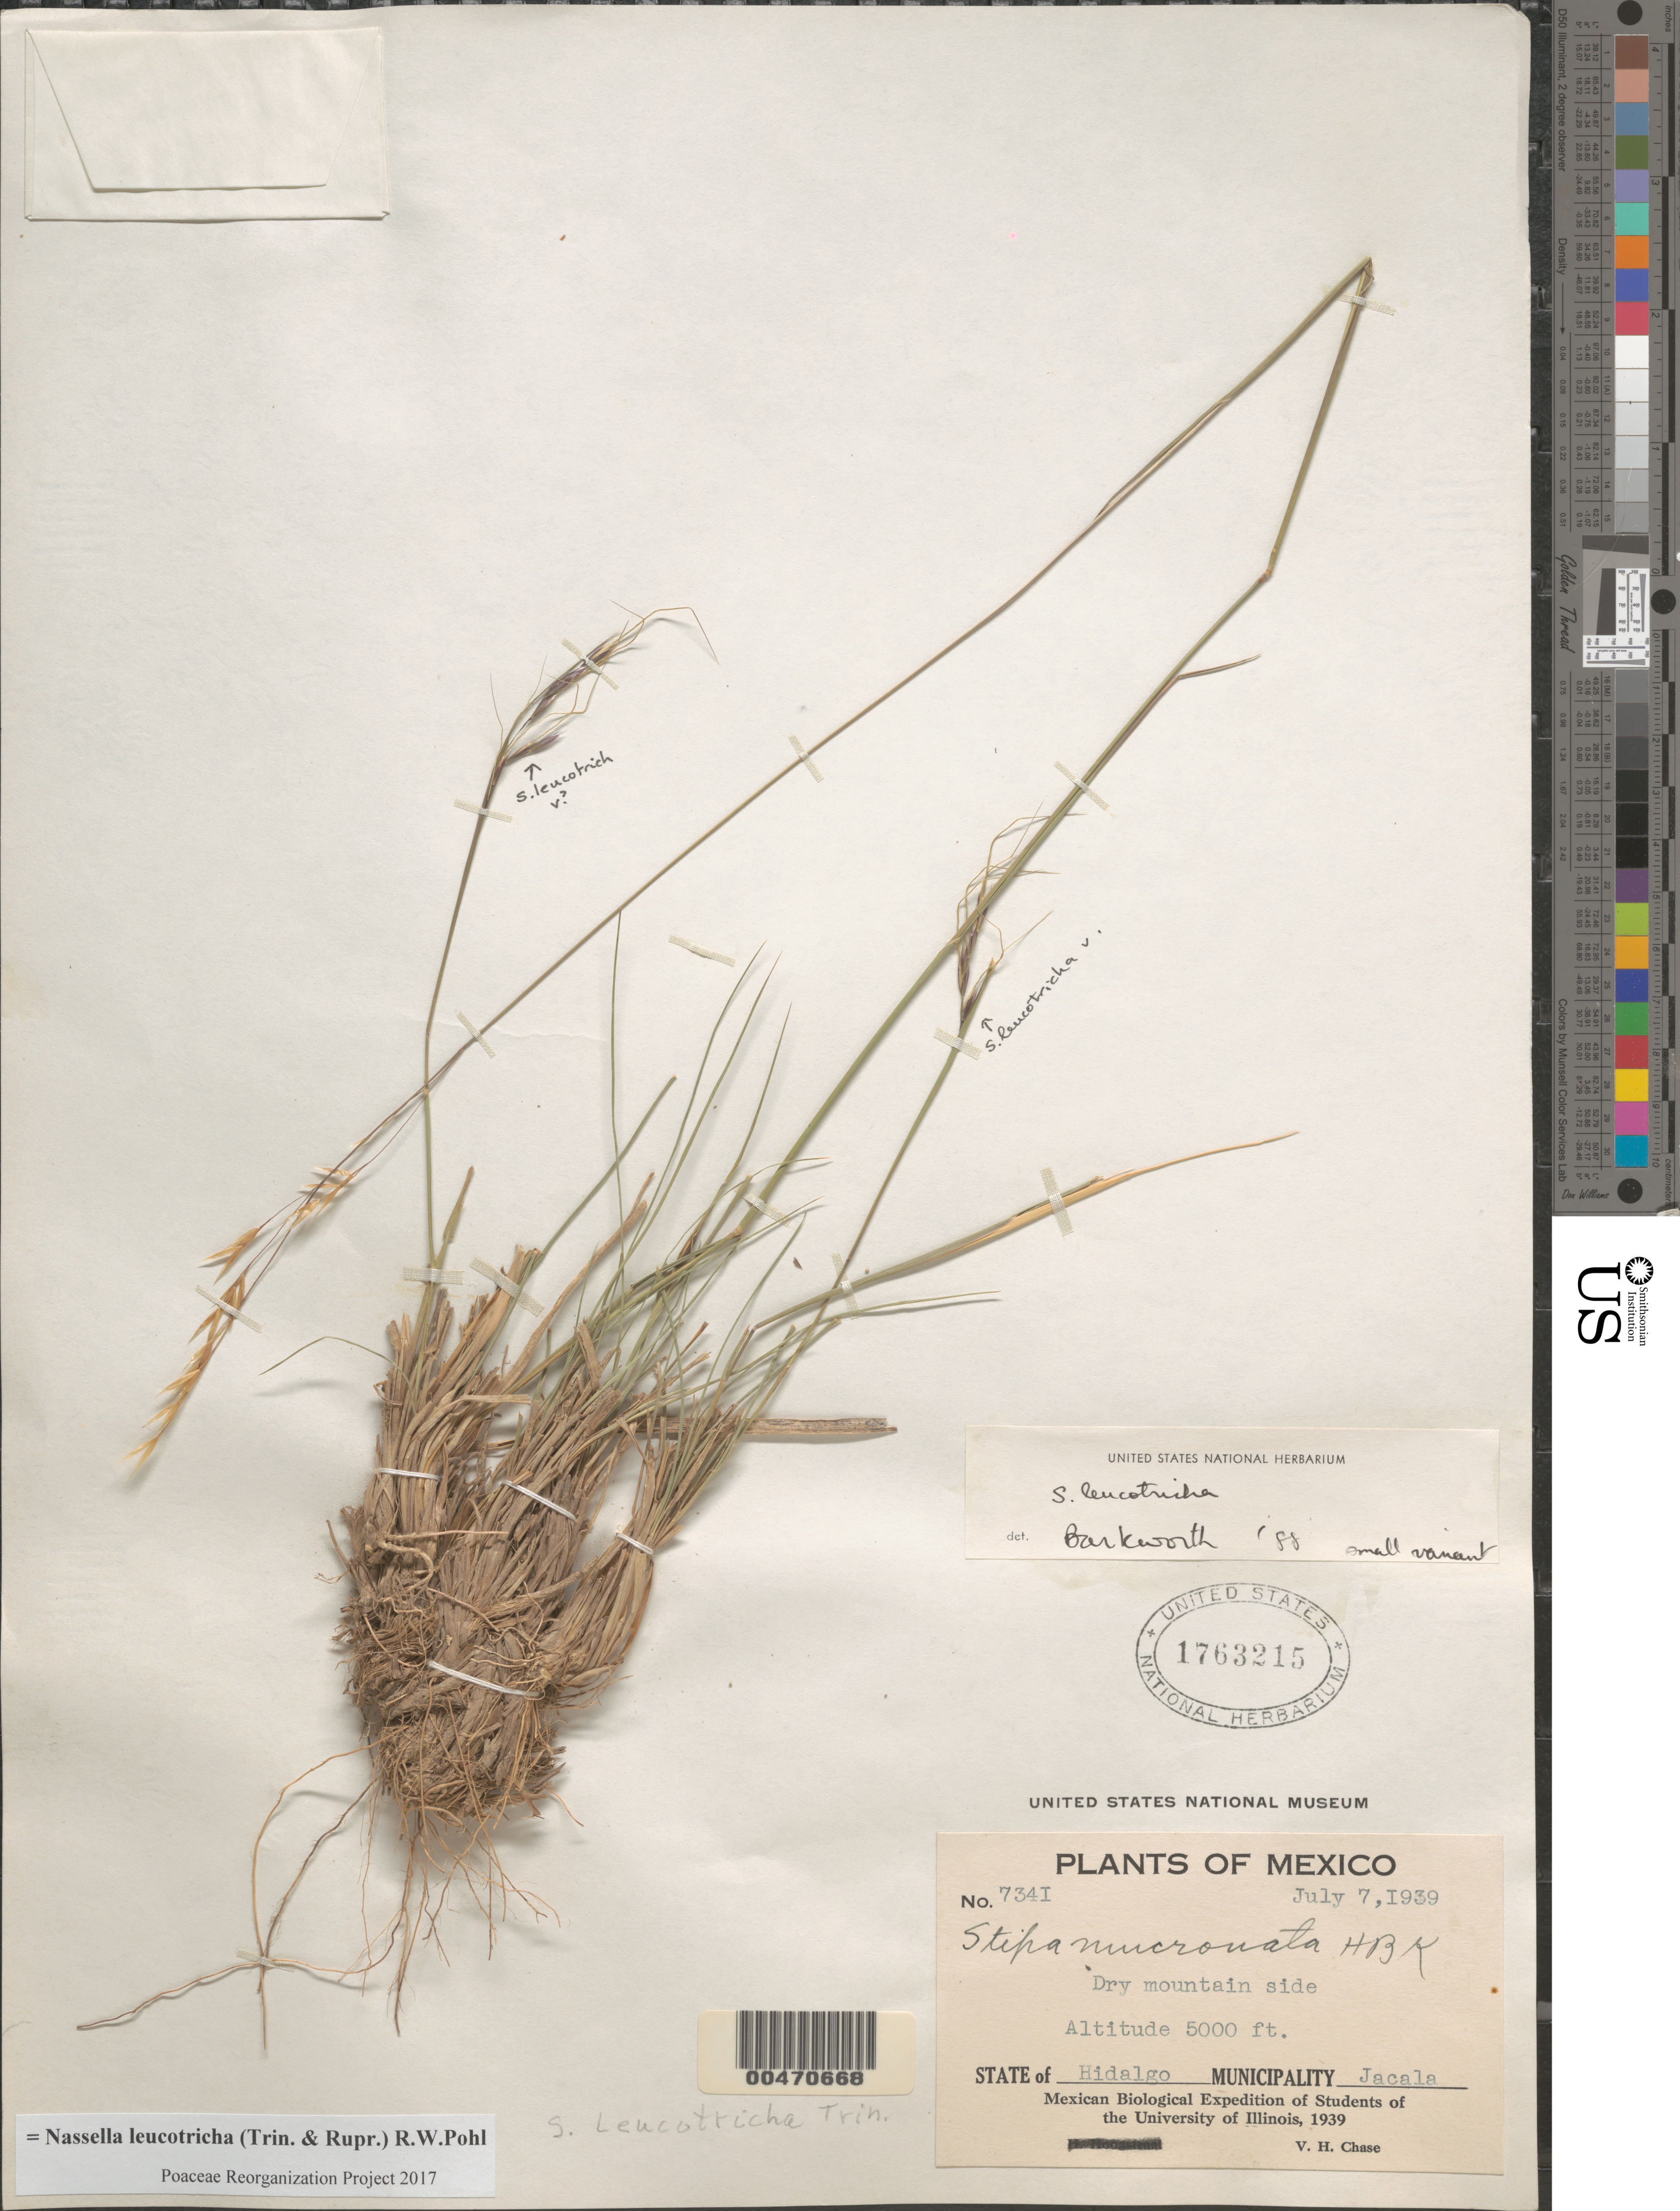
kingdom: Plantae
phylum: Tracheophyta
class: Liliopsida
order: Poales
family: Poaceae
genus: Nassella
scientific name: Nassella leucotricha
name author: (Trin. & Rupr.) R.W. Pohl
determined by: Poaceae Reorganization Project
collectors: V. H. Chase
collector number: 7341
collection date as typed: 7 Jul 1939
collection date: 1939-07-07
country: Mexico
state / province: Hidalgo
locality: Mun of Jacala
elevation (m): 1524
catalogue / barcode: US 1763215